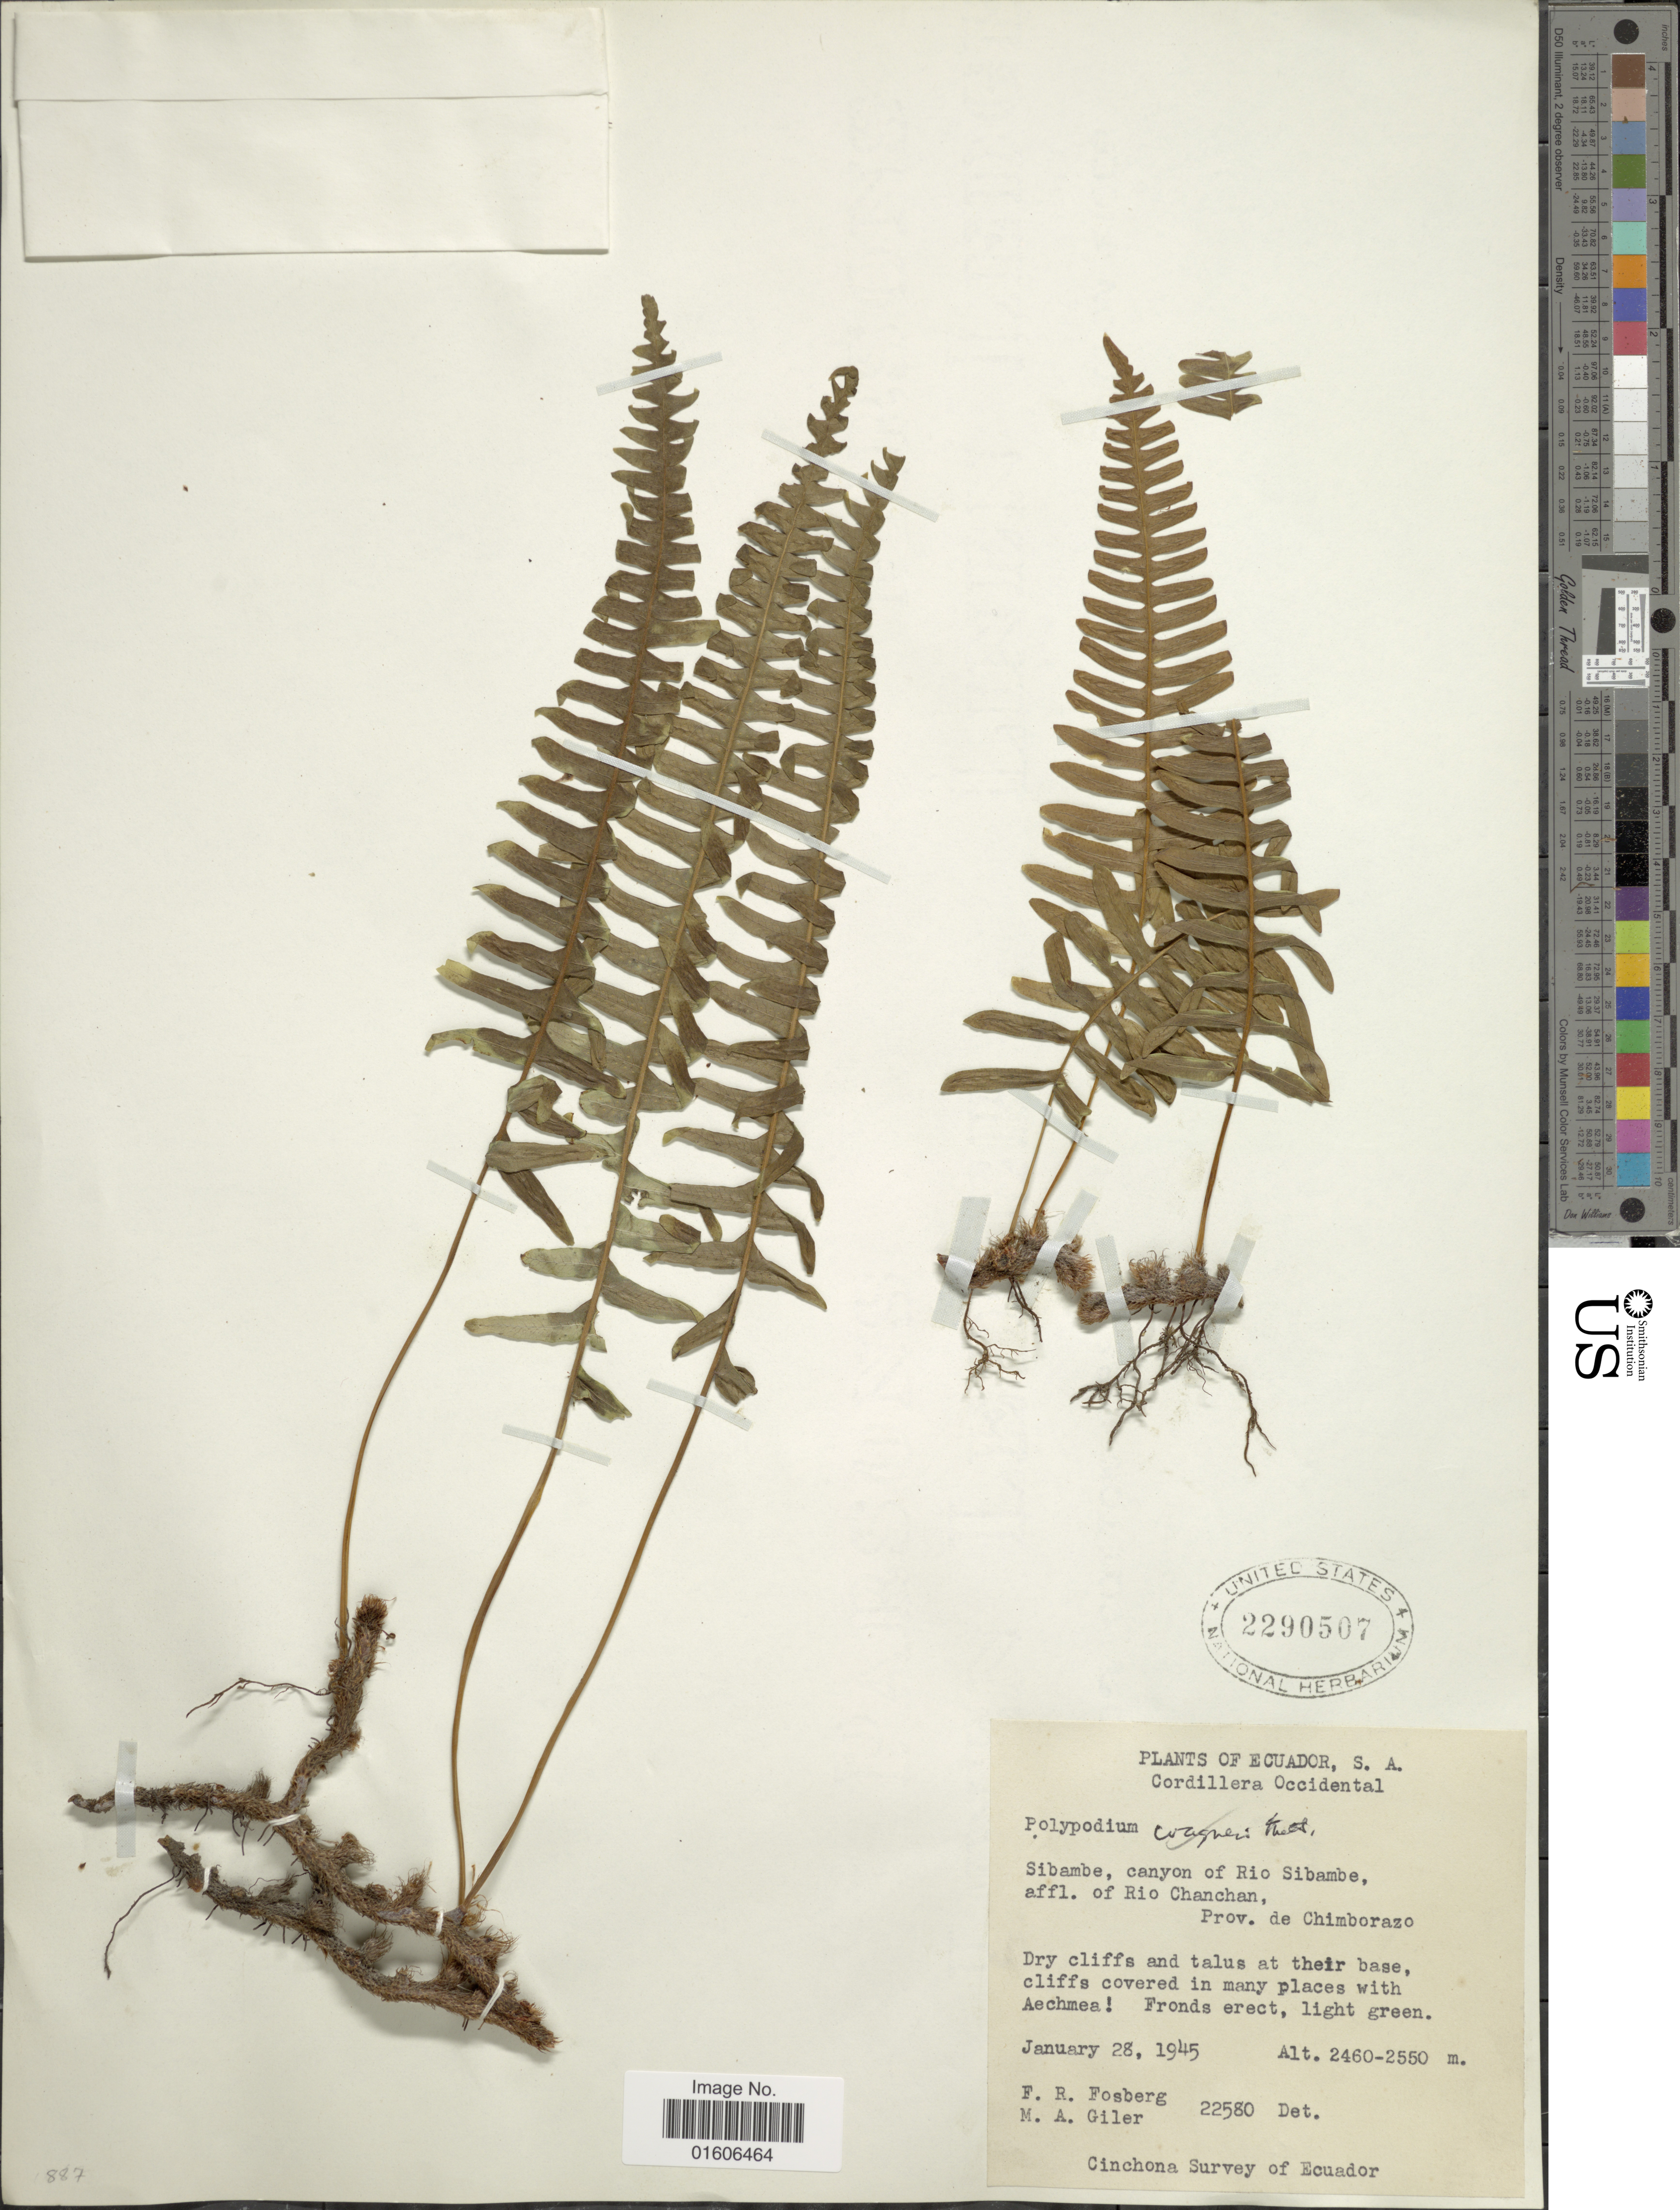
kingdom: Plantae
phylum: Tracheophyta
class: Polypodiopsida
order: Polypodiales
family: Polypodiaceae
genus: Serpocaulon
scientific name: Serpocaulon lasiopus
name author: (Klotzsch) A.R. Sm.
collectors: F. R. Fosberg & M. Giler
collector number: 22580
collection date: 1945-01-28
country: Ecuador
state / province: Chimborazo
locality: Cordillera Occidental. Sibambe, canyon of Rio Sibambe, affl. of Rio Chanchan, Prov. de Chimborazo.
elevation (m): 2460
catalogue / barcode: US 2290507